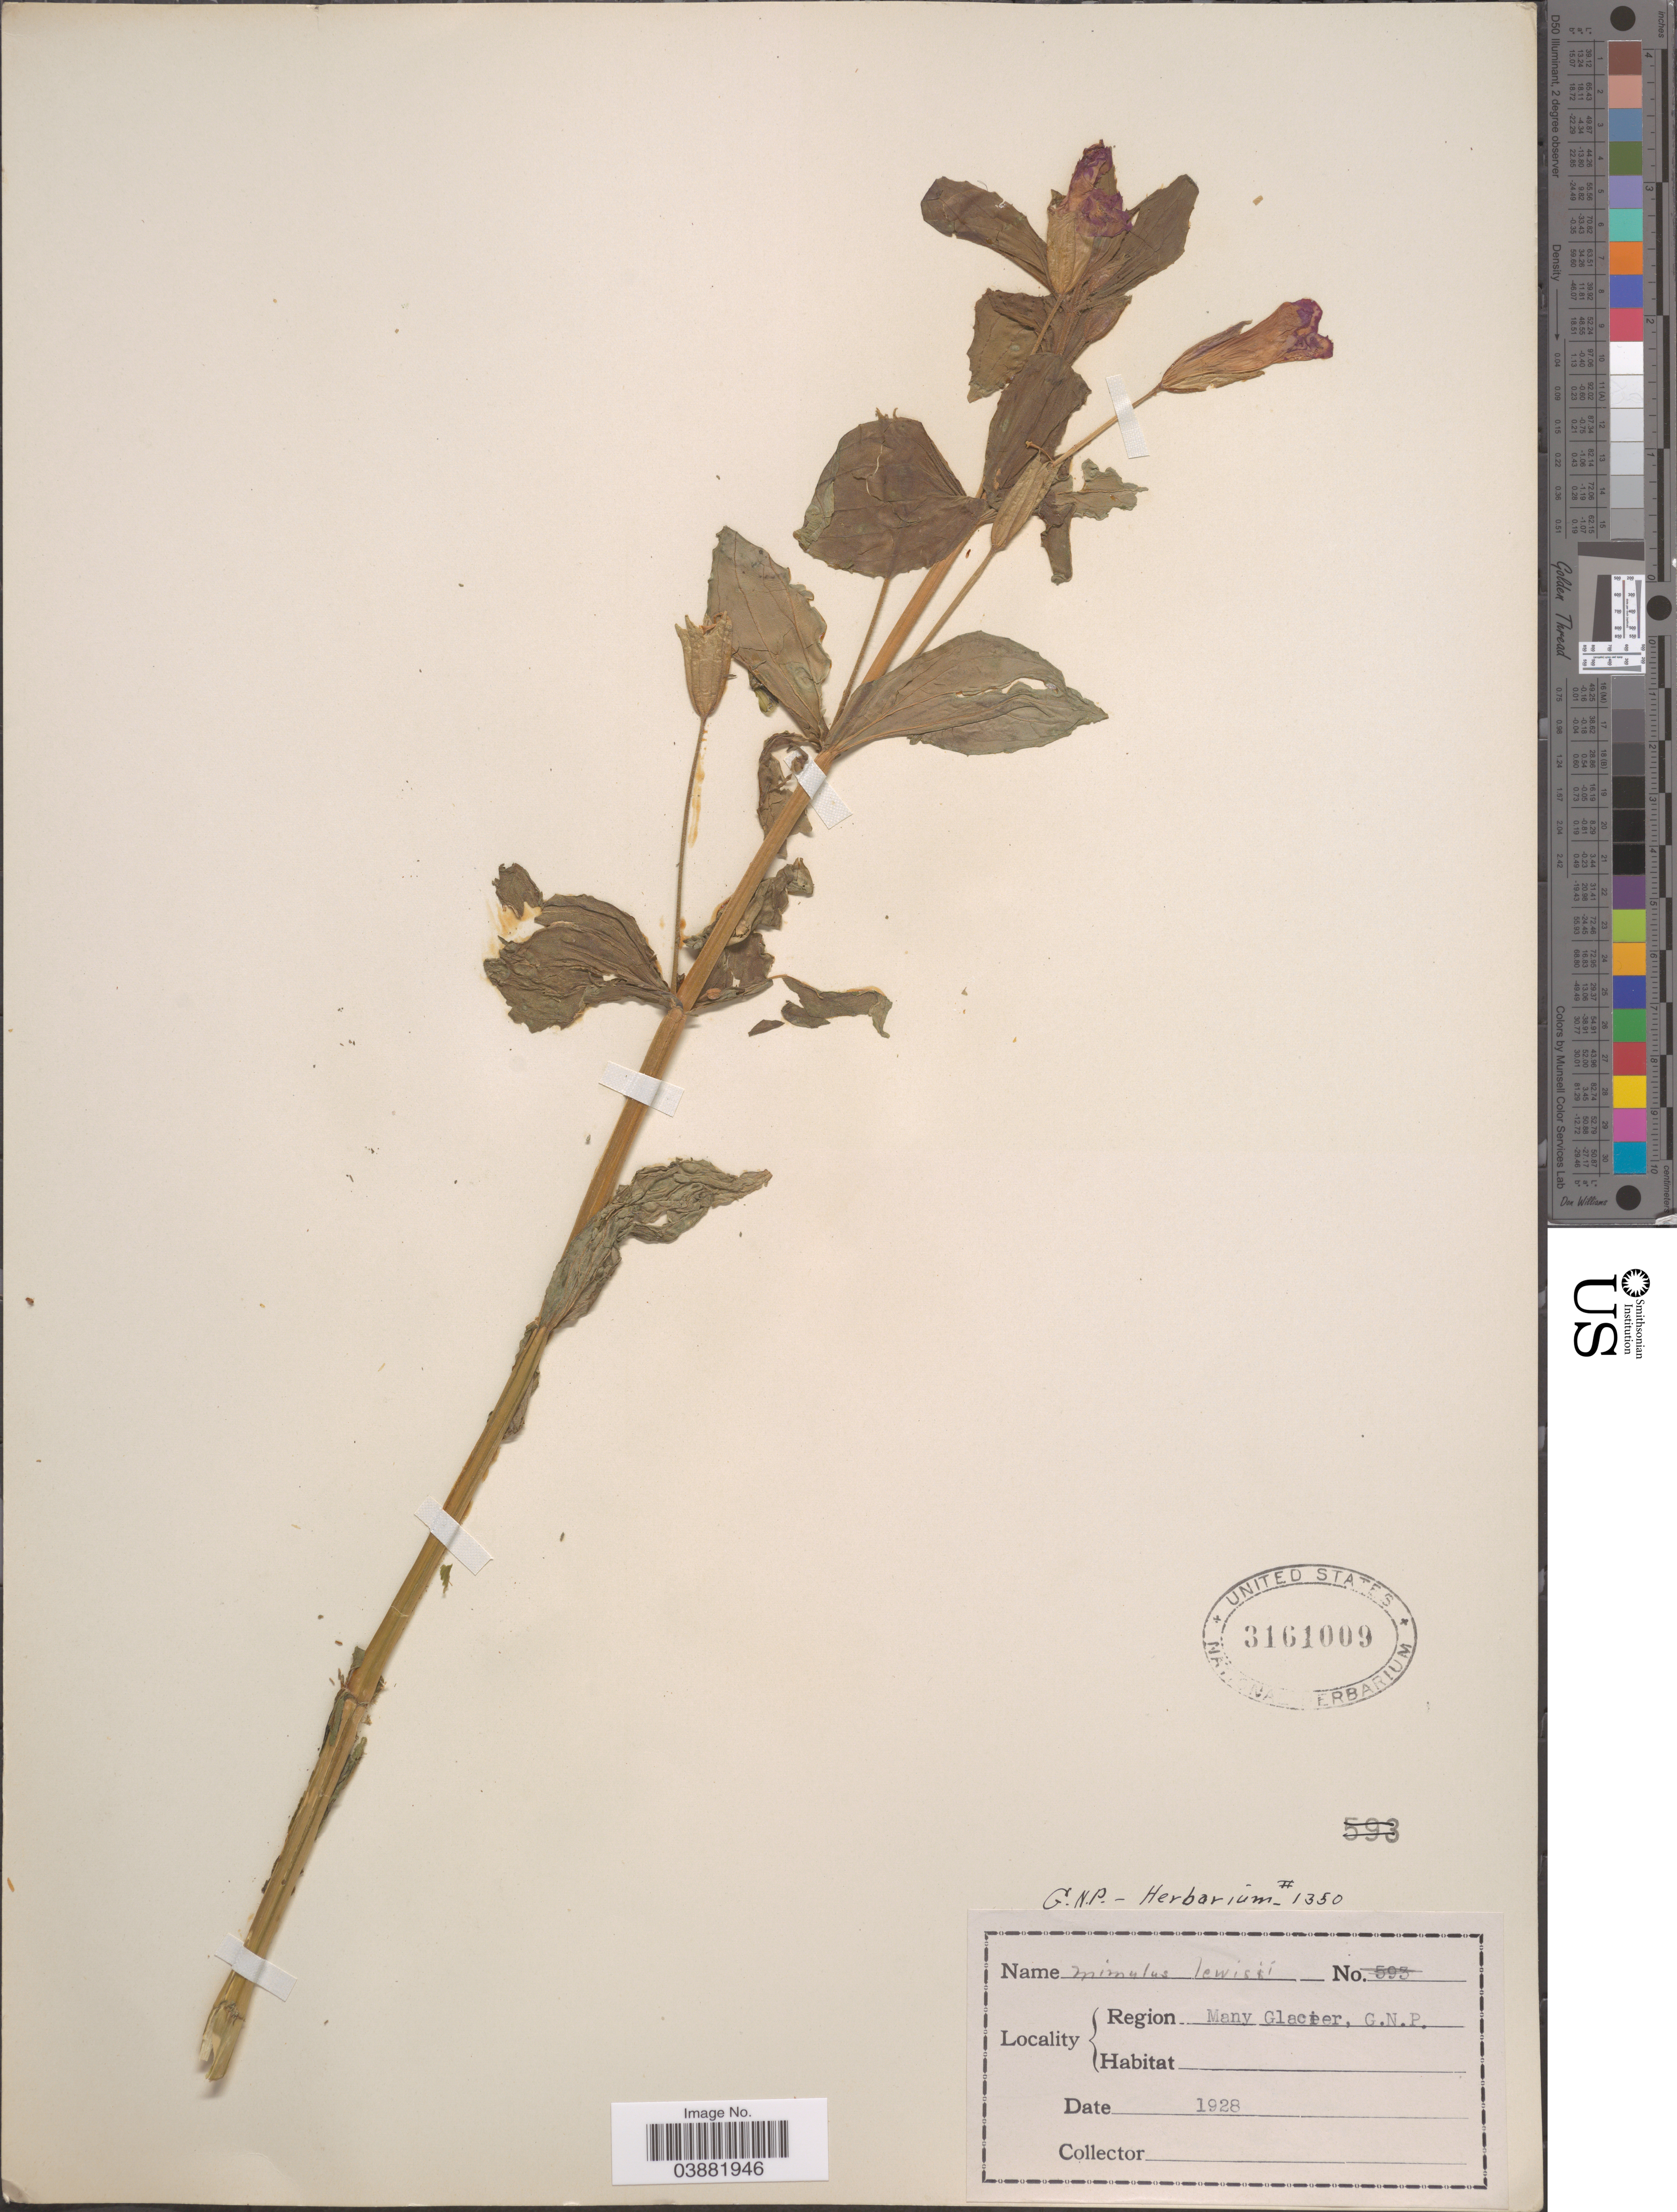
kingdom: Plantae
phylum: Tracheophyta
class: Magnoliopsida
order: Lamiales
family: Phrymaceae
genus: Mimulus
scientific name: Mimulus lewisii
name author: Pursh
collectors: ex herb. G. N. P.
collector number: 1350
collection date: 1928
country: United States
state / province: Montana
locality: Region Many Glacier, G. N. P.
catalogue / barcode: US 3161009